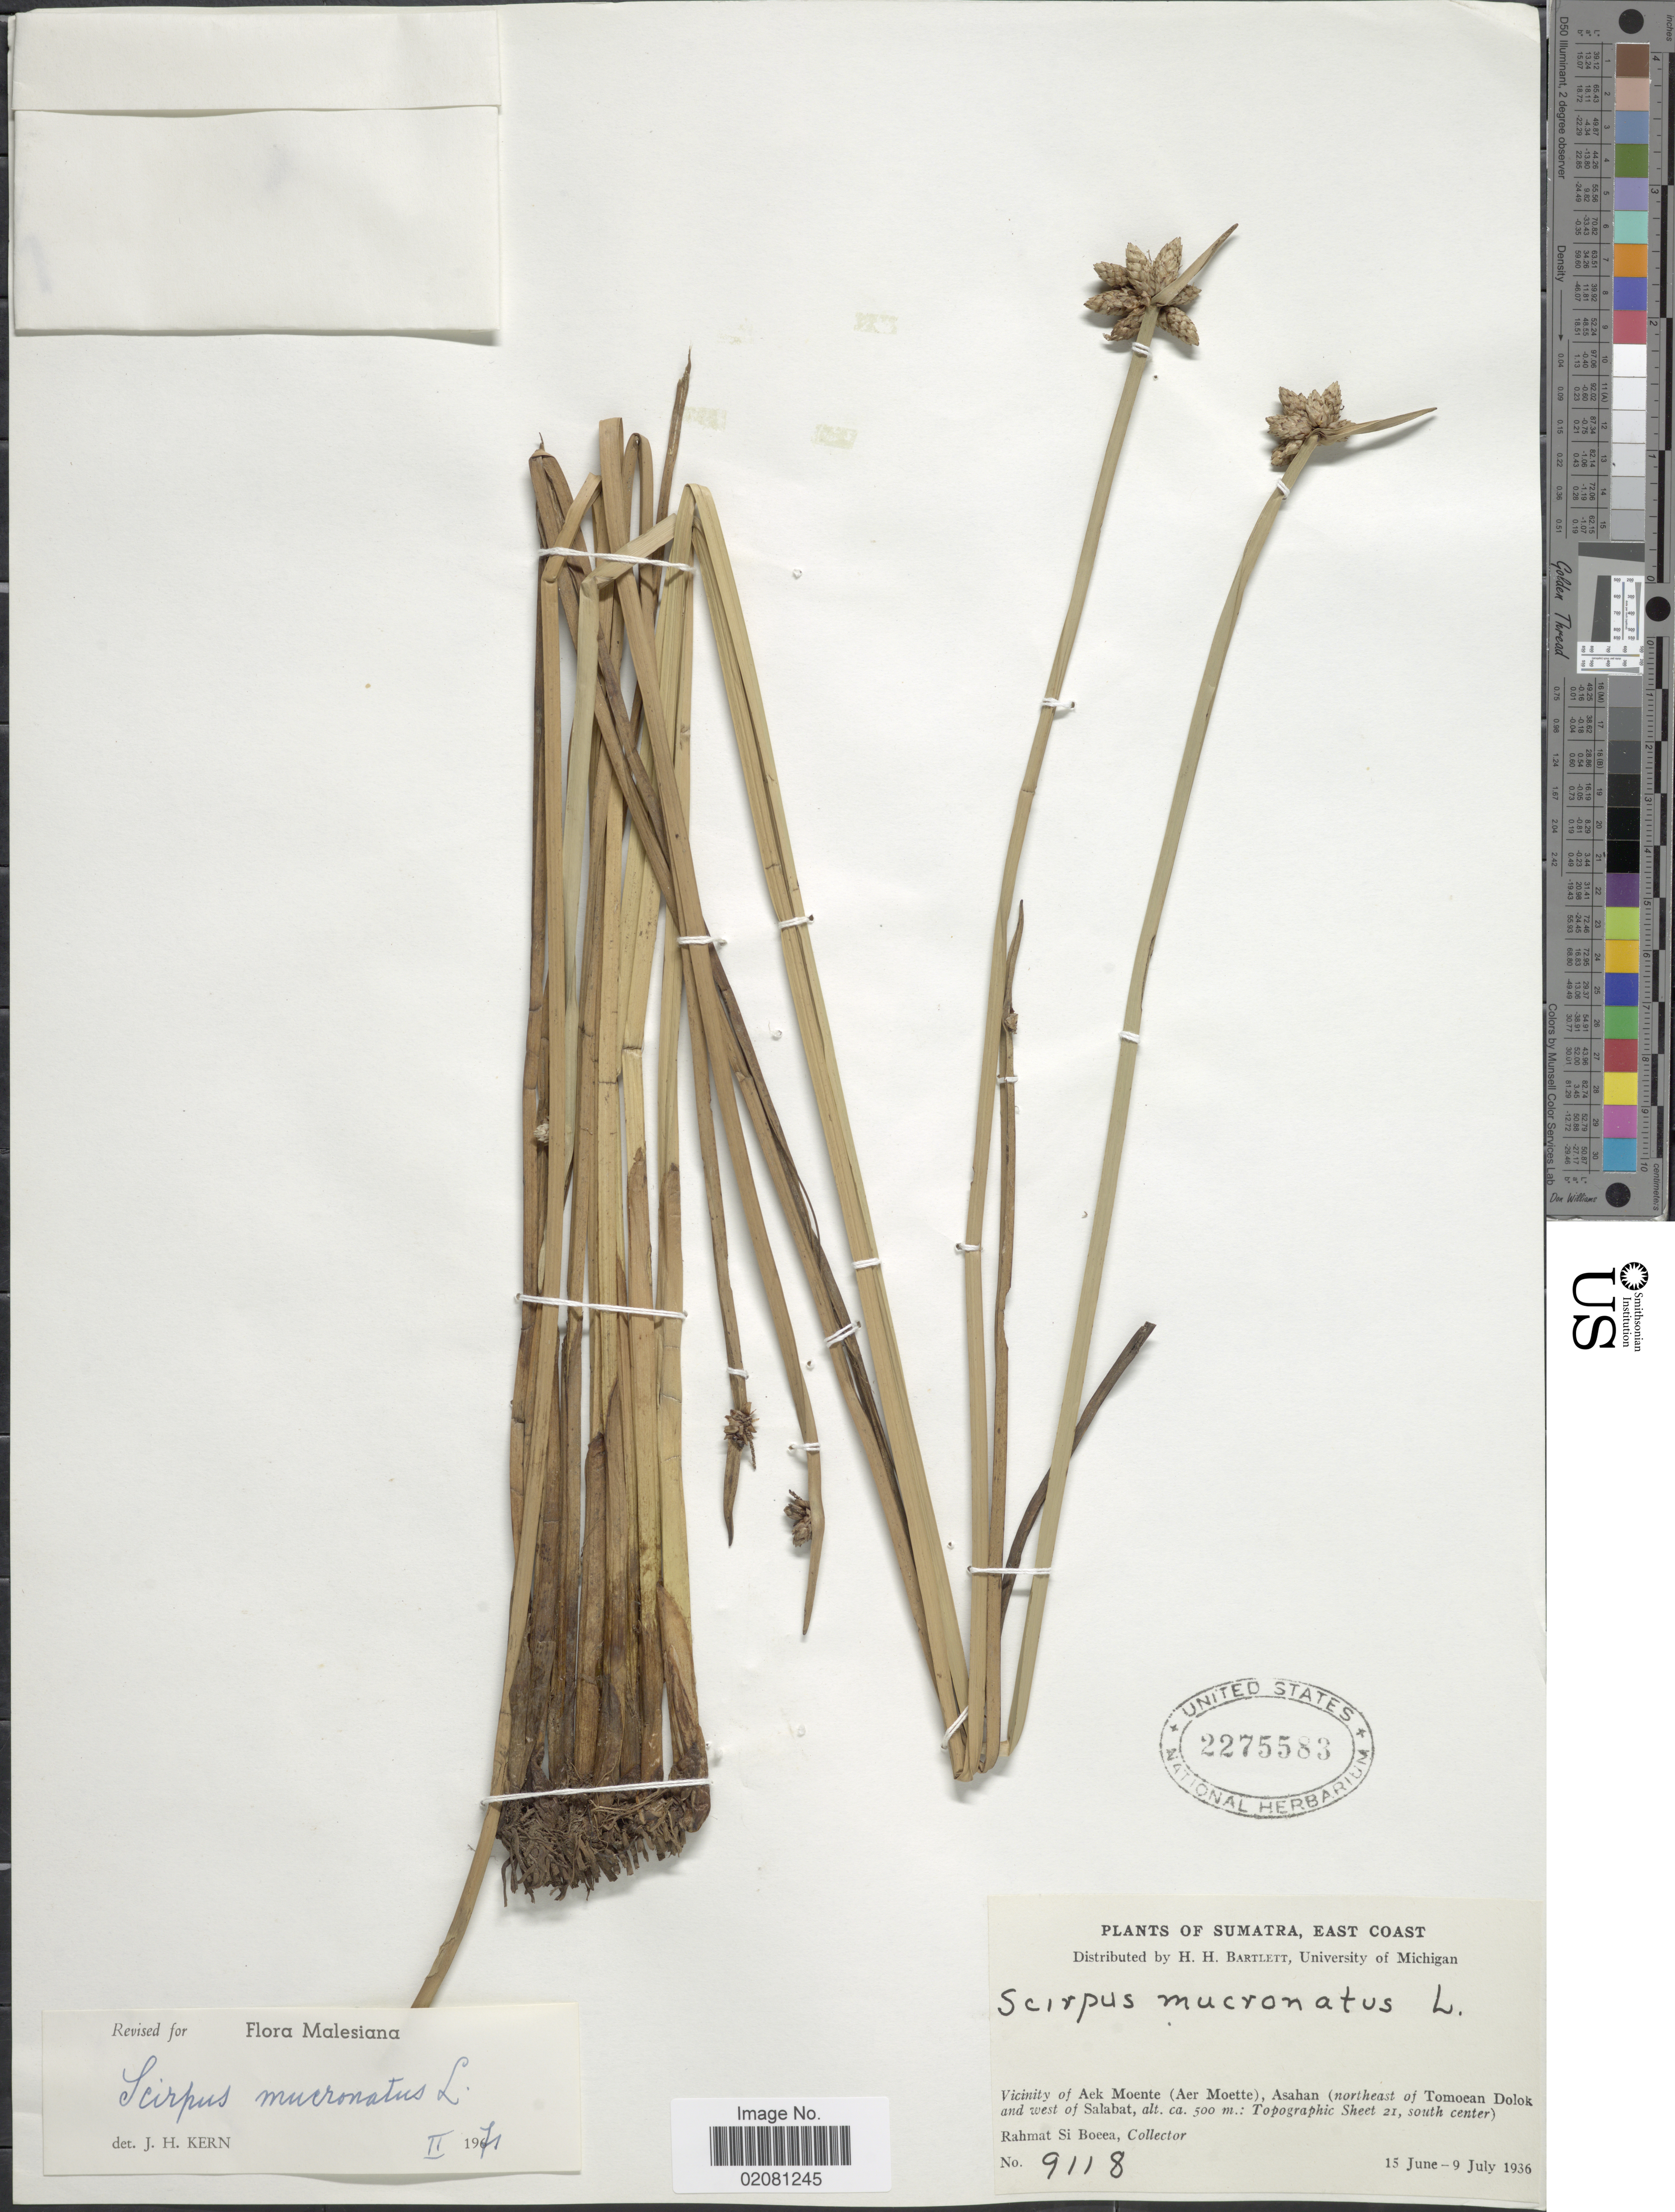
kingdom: Plantae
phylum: Tracheophyta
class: Liliopsida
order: Poales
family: Cyperaceae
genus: Schoenoplectiella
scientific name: Schoenoplectiella mucronata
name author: (L.) Jung & Choi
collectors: Rahmat Si Boeea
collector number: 9118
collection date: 1936-06-15/1936-07-09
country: Indonesia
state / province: Sumatra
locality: East Coast, vicinity of Aek Moente (Aer Moette), Asahan (northeast of Tomoean Dolok and west of Salabat: Topographic Sheet 21, south center).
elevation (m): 500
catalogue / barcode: US 2275583